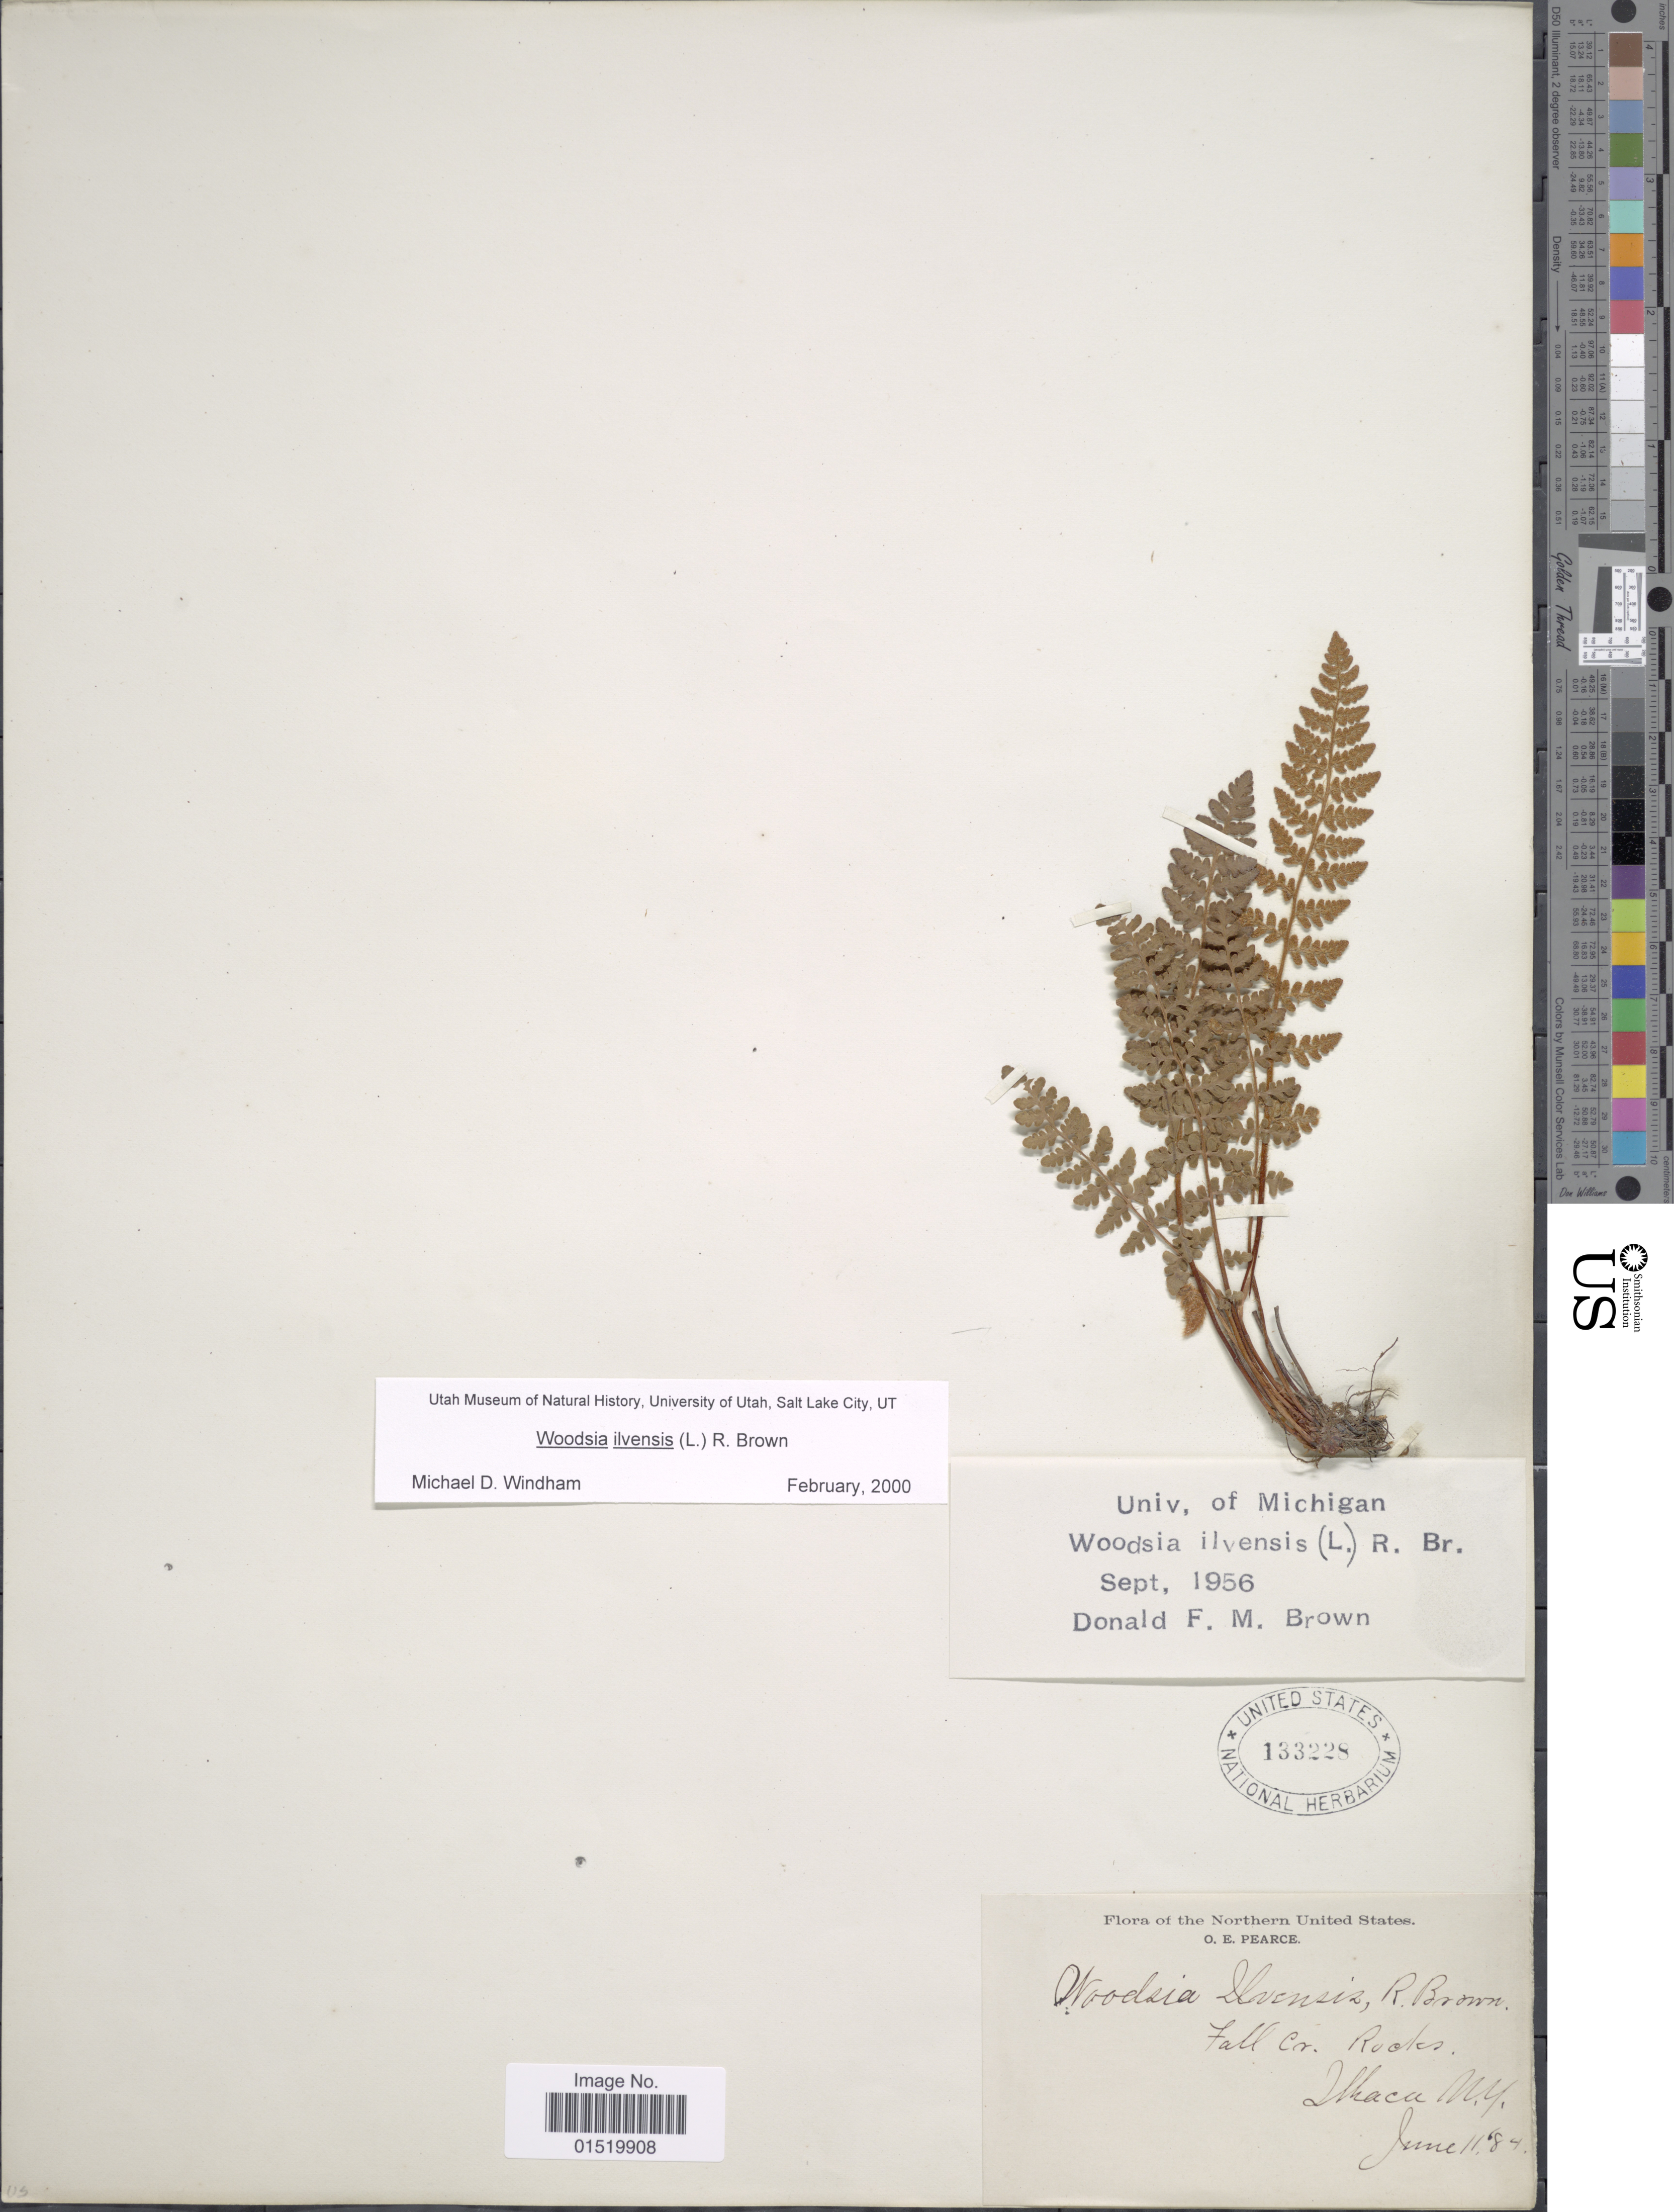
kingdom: Plantae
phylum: Tracheophyta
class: Polypodiopsida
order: Polypodiales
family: Woodsiaceae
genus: Woodsia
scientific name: Woodsia ilvensis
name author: (L.) R. Br.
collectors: O. E. Pearce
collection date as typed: Transcribed d/m/y: 11/6/84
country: United States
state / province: New York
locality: Northern United States, Ithaca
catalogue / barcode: US 133228